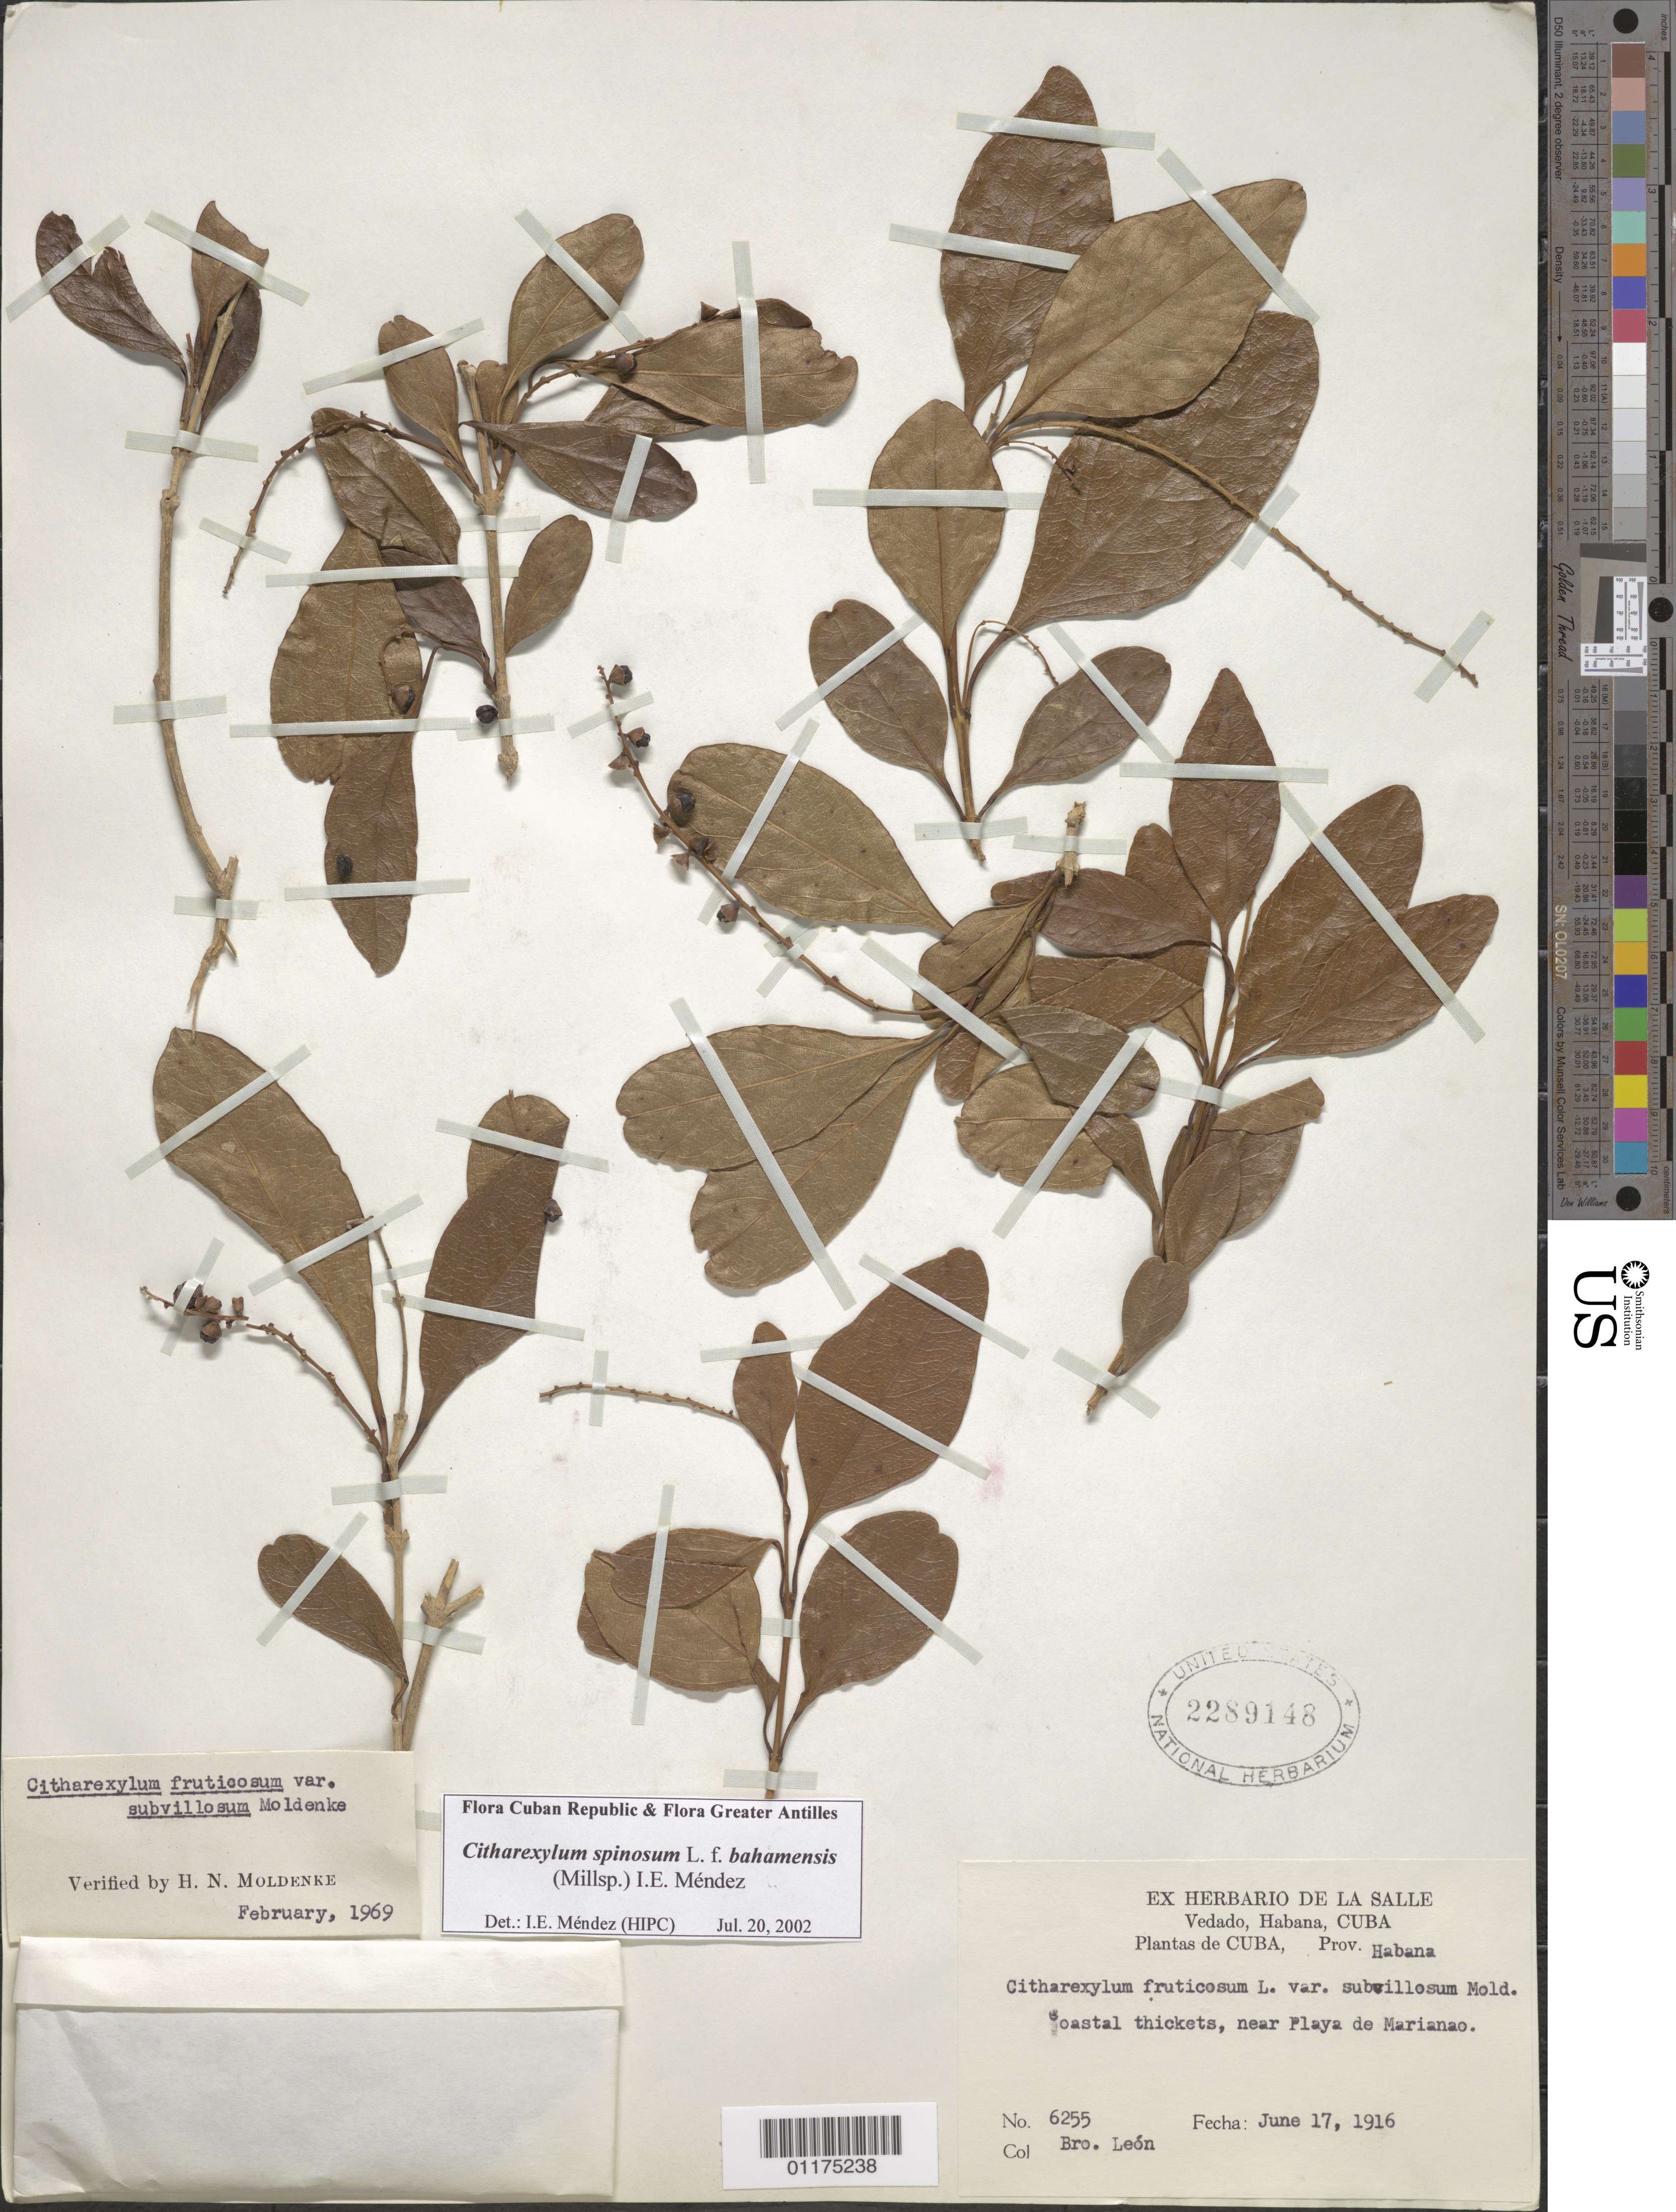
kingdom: Plantae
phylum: Tracheophyta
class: Magnoliopsida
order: Lamiales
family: Verbenaceae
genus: Citharexylum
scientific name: Citharexylum spinosum f. bahamensis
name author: (Millsp.) I.E. Méndez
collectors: Bro. León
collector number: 6255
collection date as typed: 17 Jun 1916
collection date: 1916-06-17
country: Cuba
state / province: La Habana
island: Cuba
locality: Coastal thickets, near Playa de Marianao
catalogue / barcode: US 2289148